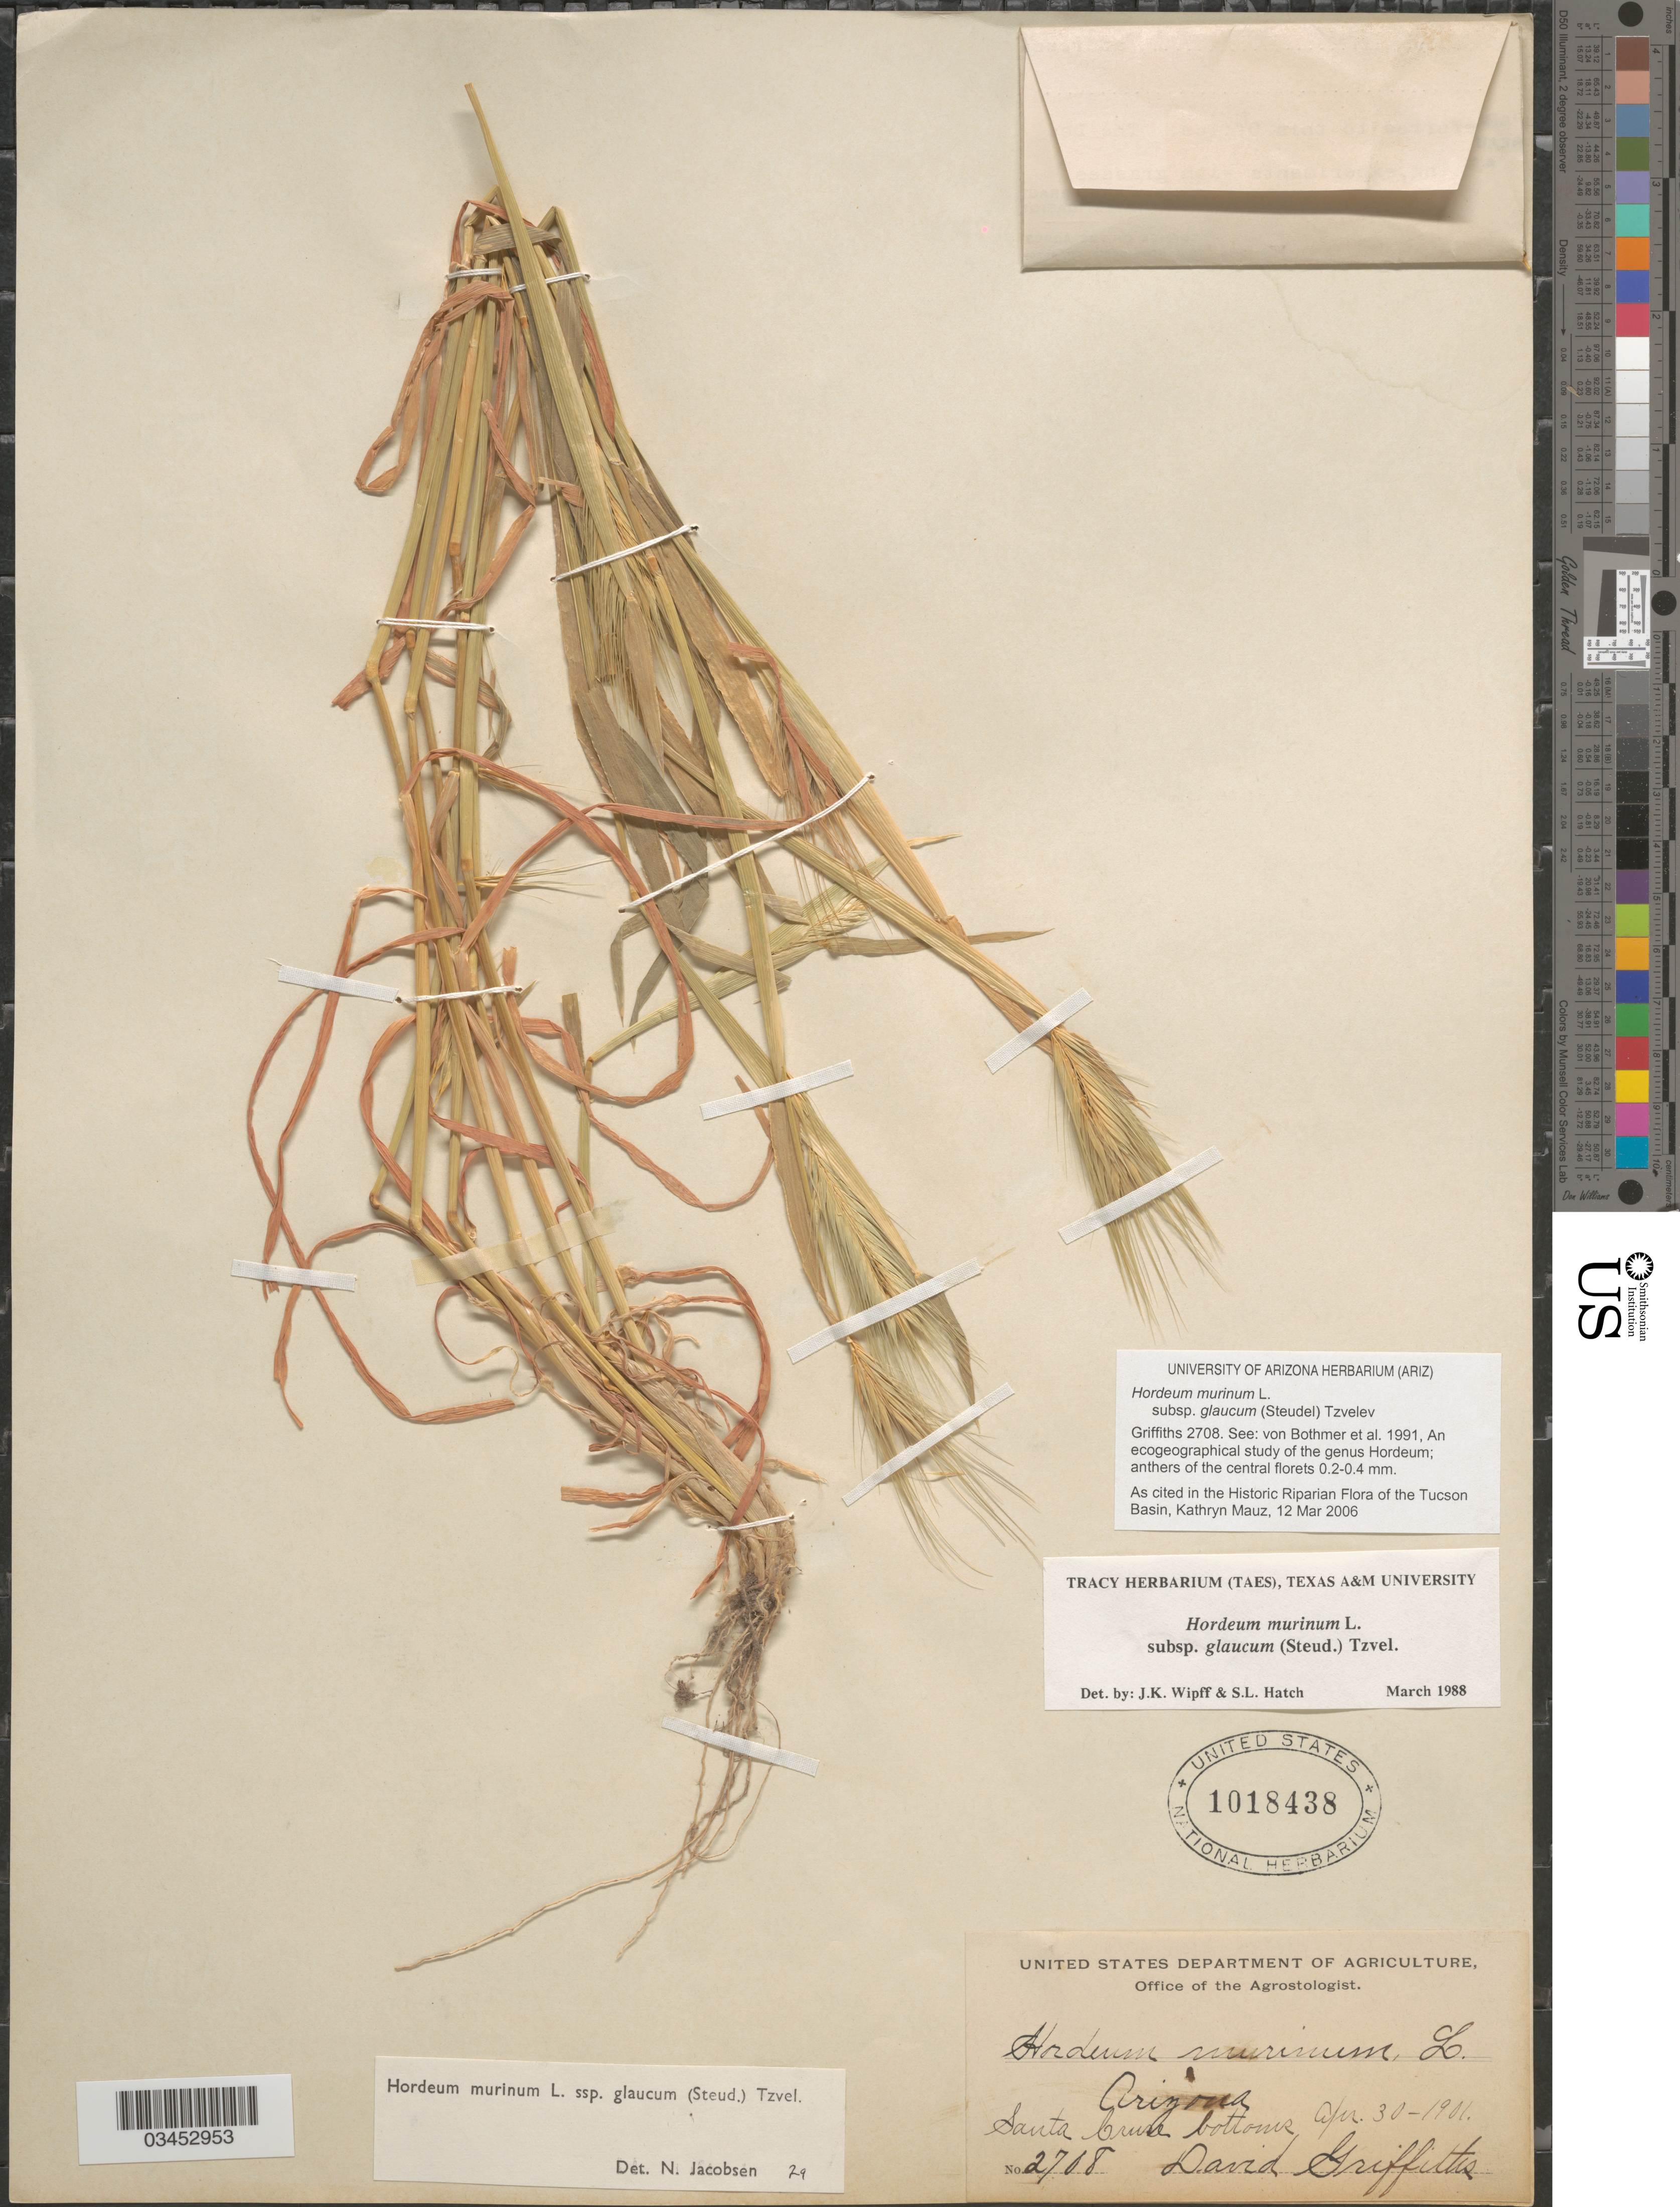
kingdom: Plantae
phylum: Tracheophyta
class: Liliopsida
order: Poales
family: Poaceae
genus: Hordeum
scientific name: Hordeum murinum subsp. glaucum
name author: (Steud.) Tzvelev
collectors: D. Griffiths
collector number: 2708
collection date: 1901-04-30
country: United States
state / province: Arizona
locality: Santa Cruz bottoms.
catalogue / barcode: US 1018438